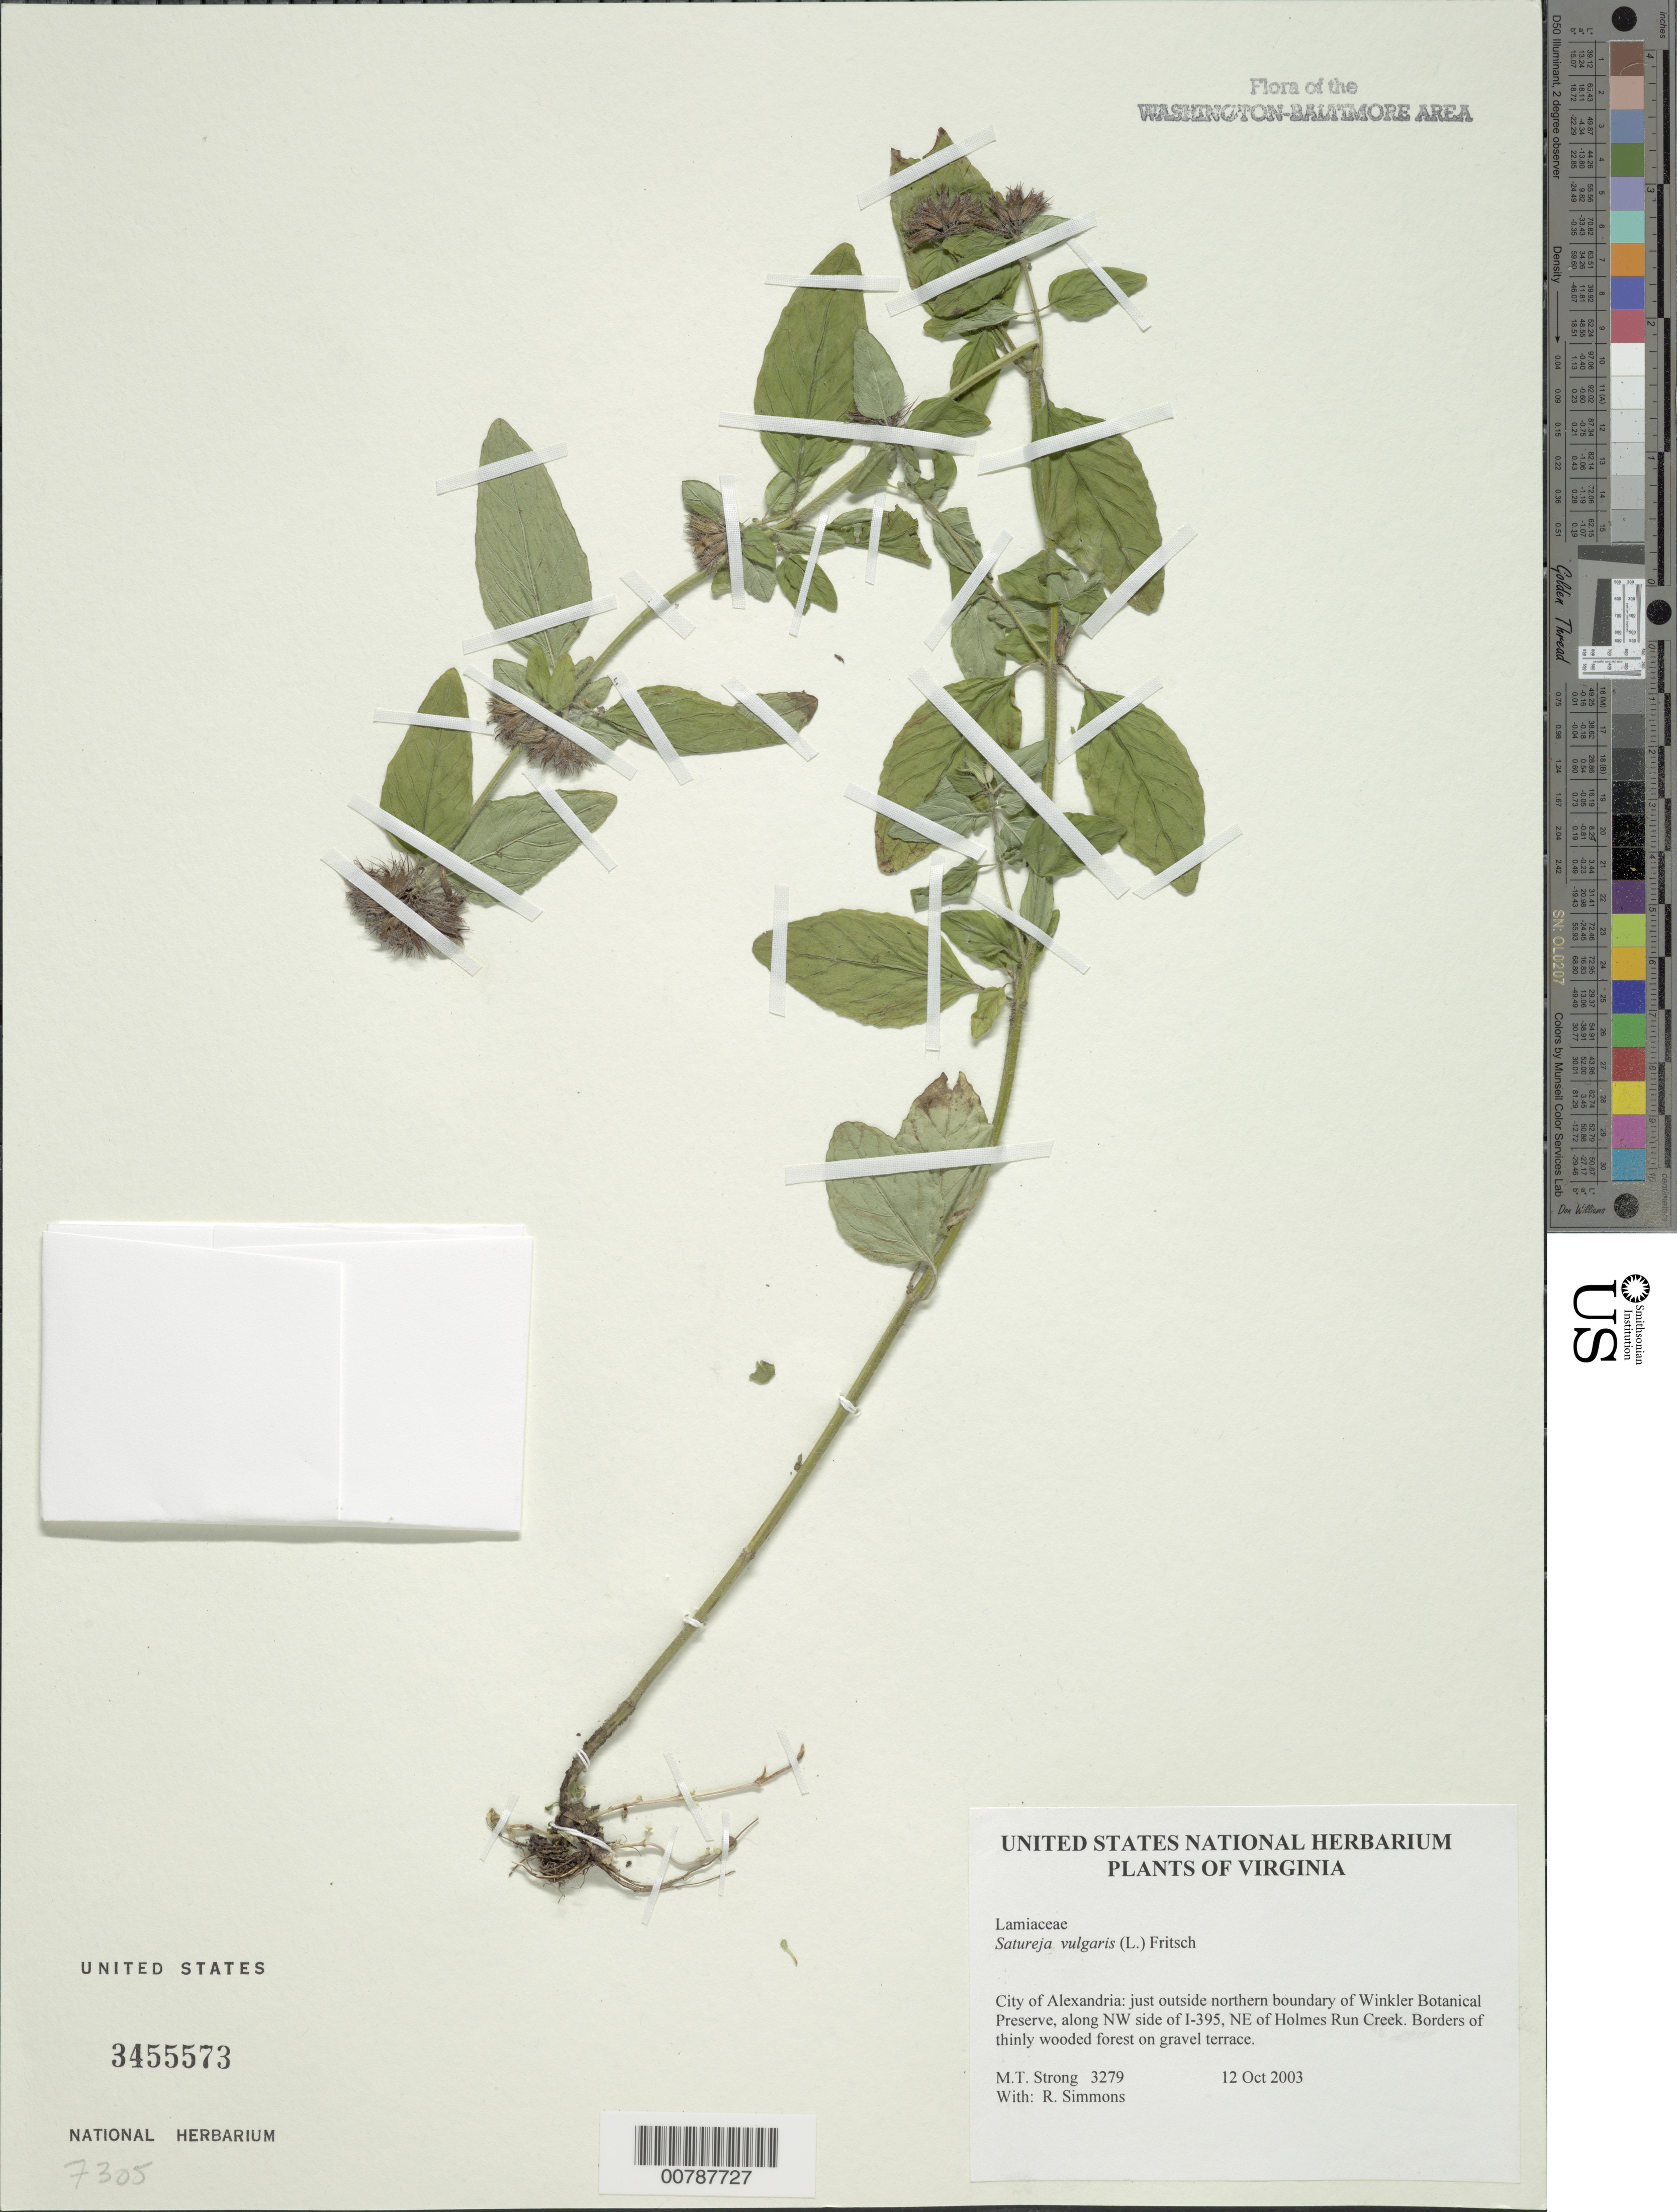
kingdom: Plantae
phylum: Tracheophyta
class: Magnoliopsida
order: Lamiales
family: Lamiaceae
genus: Clinopodium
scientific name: Clinopodium vulgare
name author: L.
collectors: M. T. Strong & R. Simmons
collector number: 3279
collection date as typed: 12 Oct 2003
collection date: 2003-10-12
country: United States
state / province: Virginia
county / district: City of Alexandria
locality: just outside northern boundary of Winkler Botanical Preserve, along NW side of I-395, NE of Holmes Run Creek.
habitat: Borders of thinly wooded forest on gravel terrace.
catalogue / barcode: US 3455573